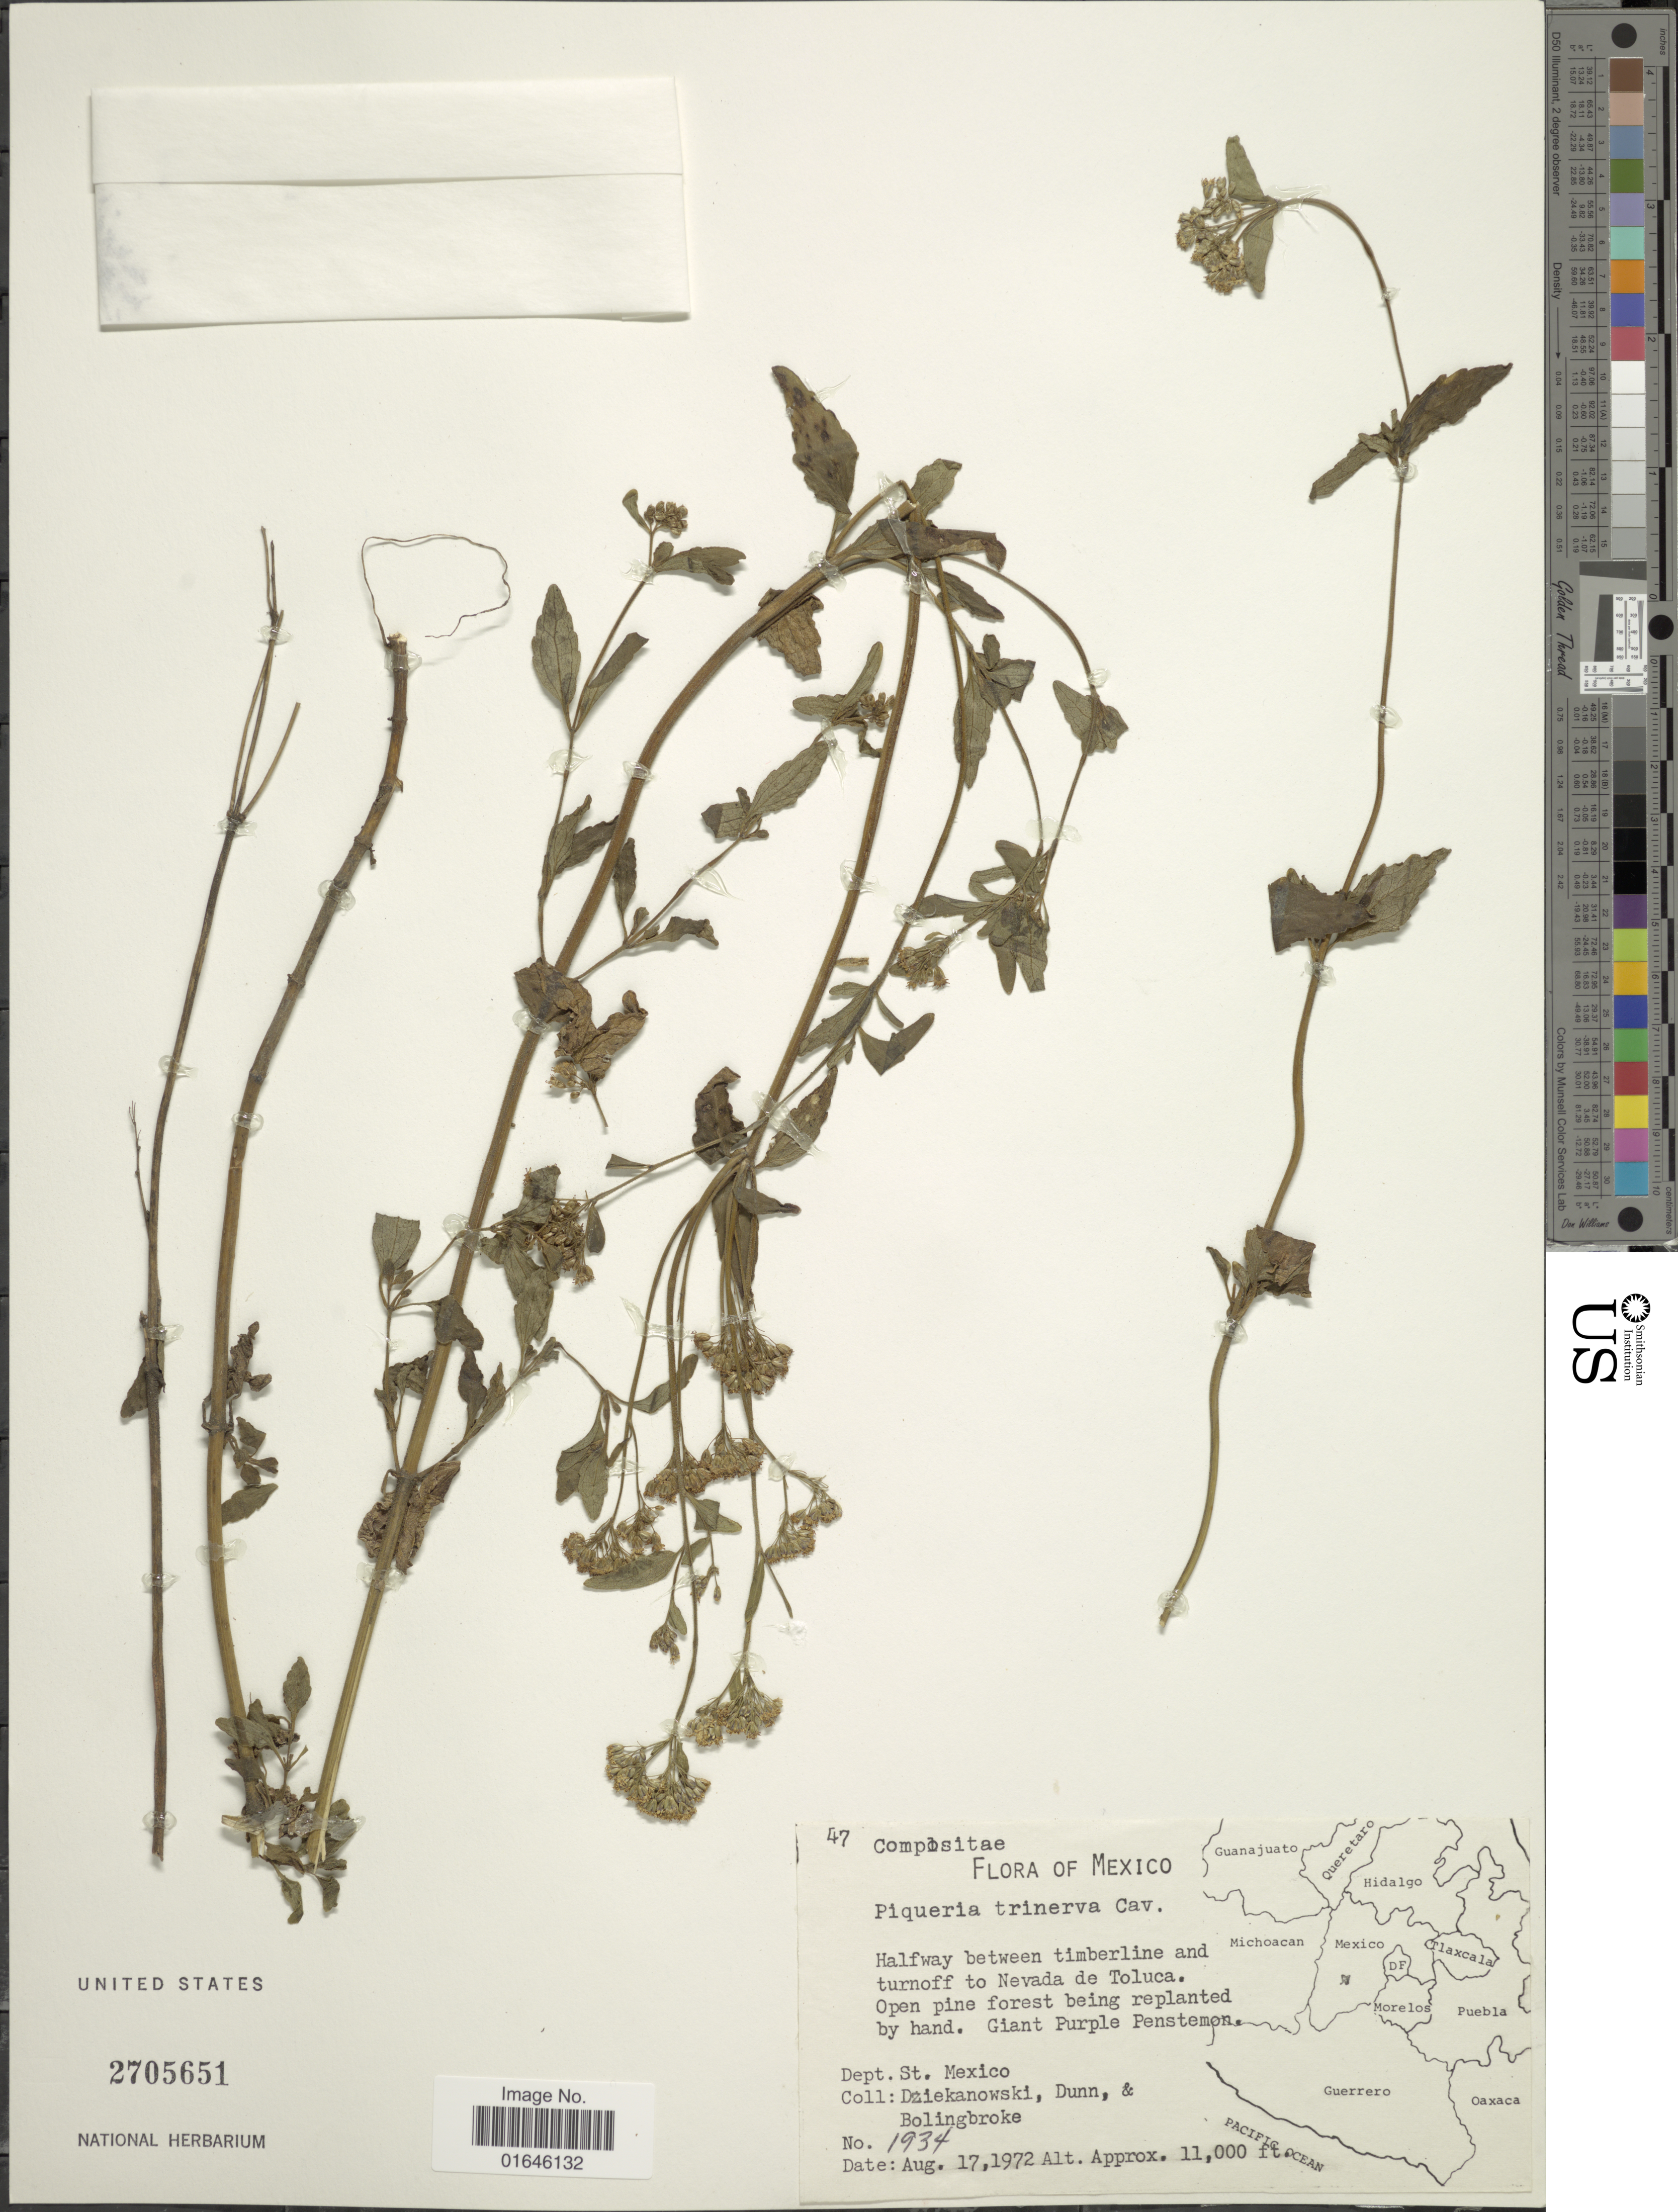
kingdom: Plantae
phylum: Tracheophyta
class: Magnoliopsida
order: Asterales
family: Asteraceae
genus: Piqueria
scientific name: Piqueria trinervia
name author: Cav.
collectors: -. Dziekanowski, Dunn, -- & -. Bolingbroke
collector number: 1934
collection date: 1972-08-17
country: Mexico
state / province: México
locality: Halfway between timberline and turnoff to Nevada de Toluca, Dept. Mexico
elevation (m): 3353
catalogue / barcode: US 2705651